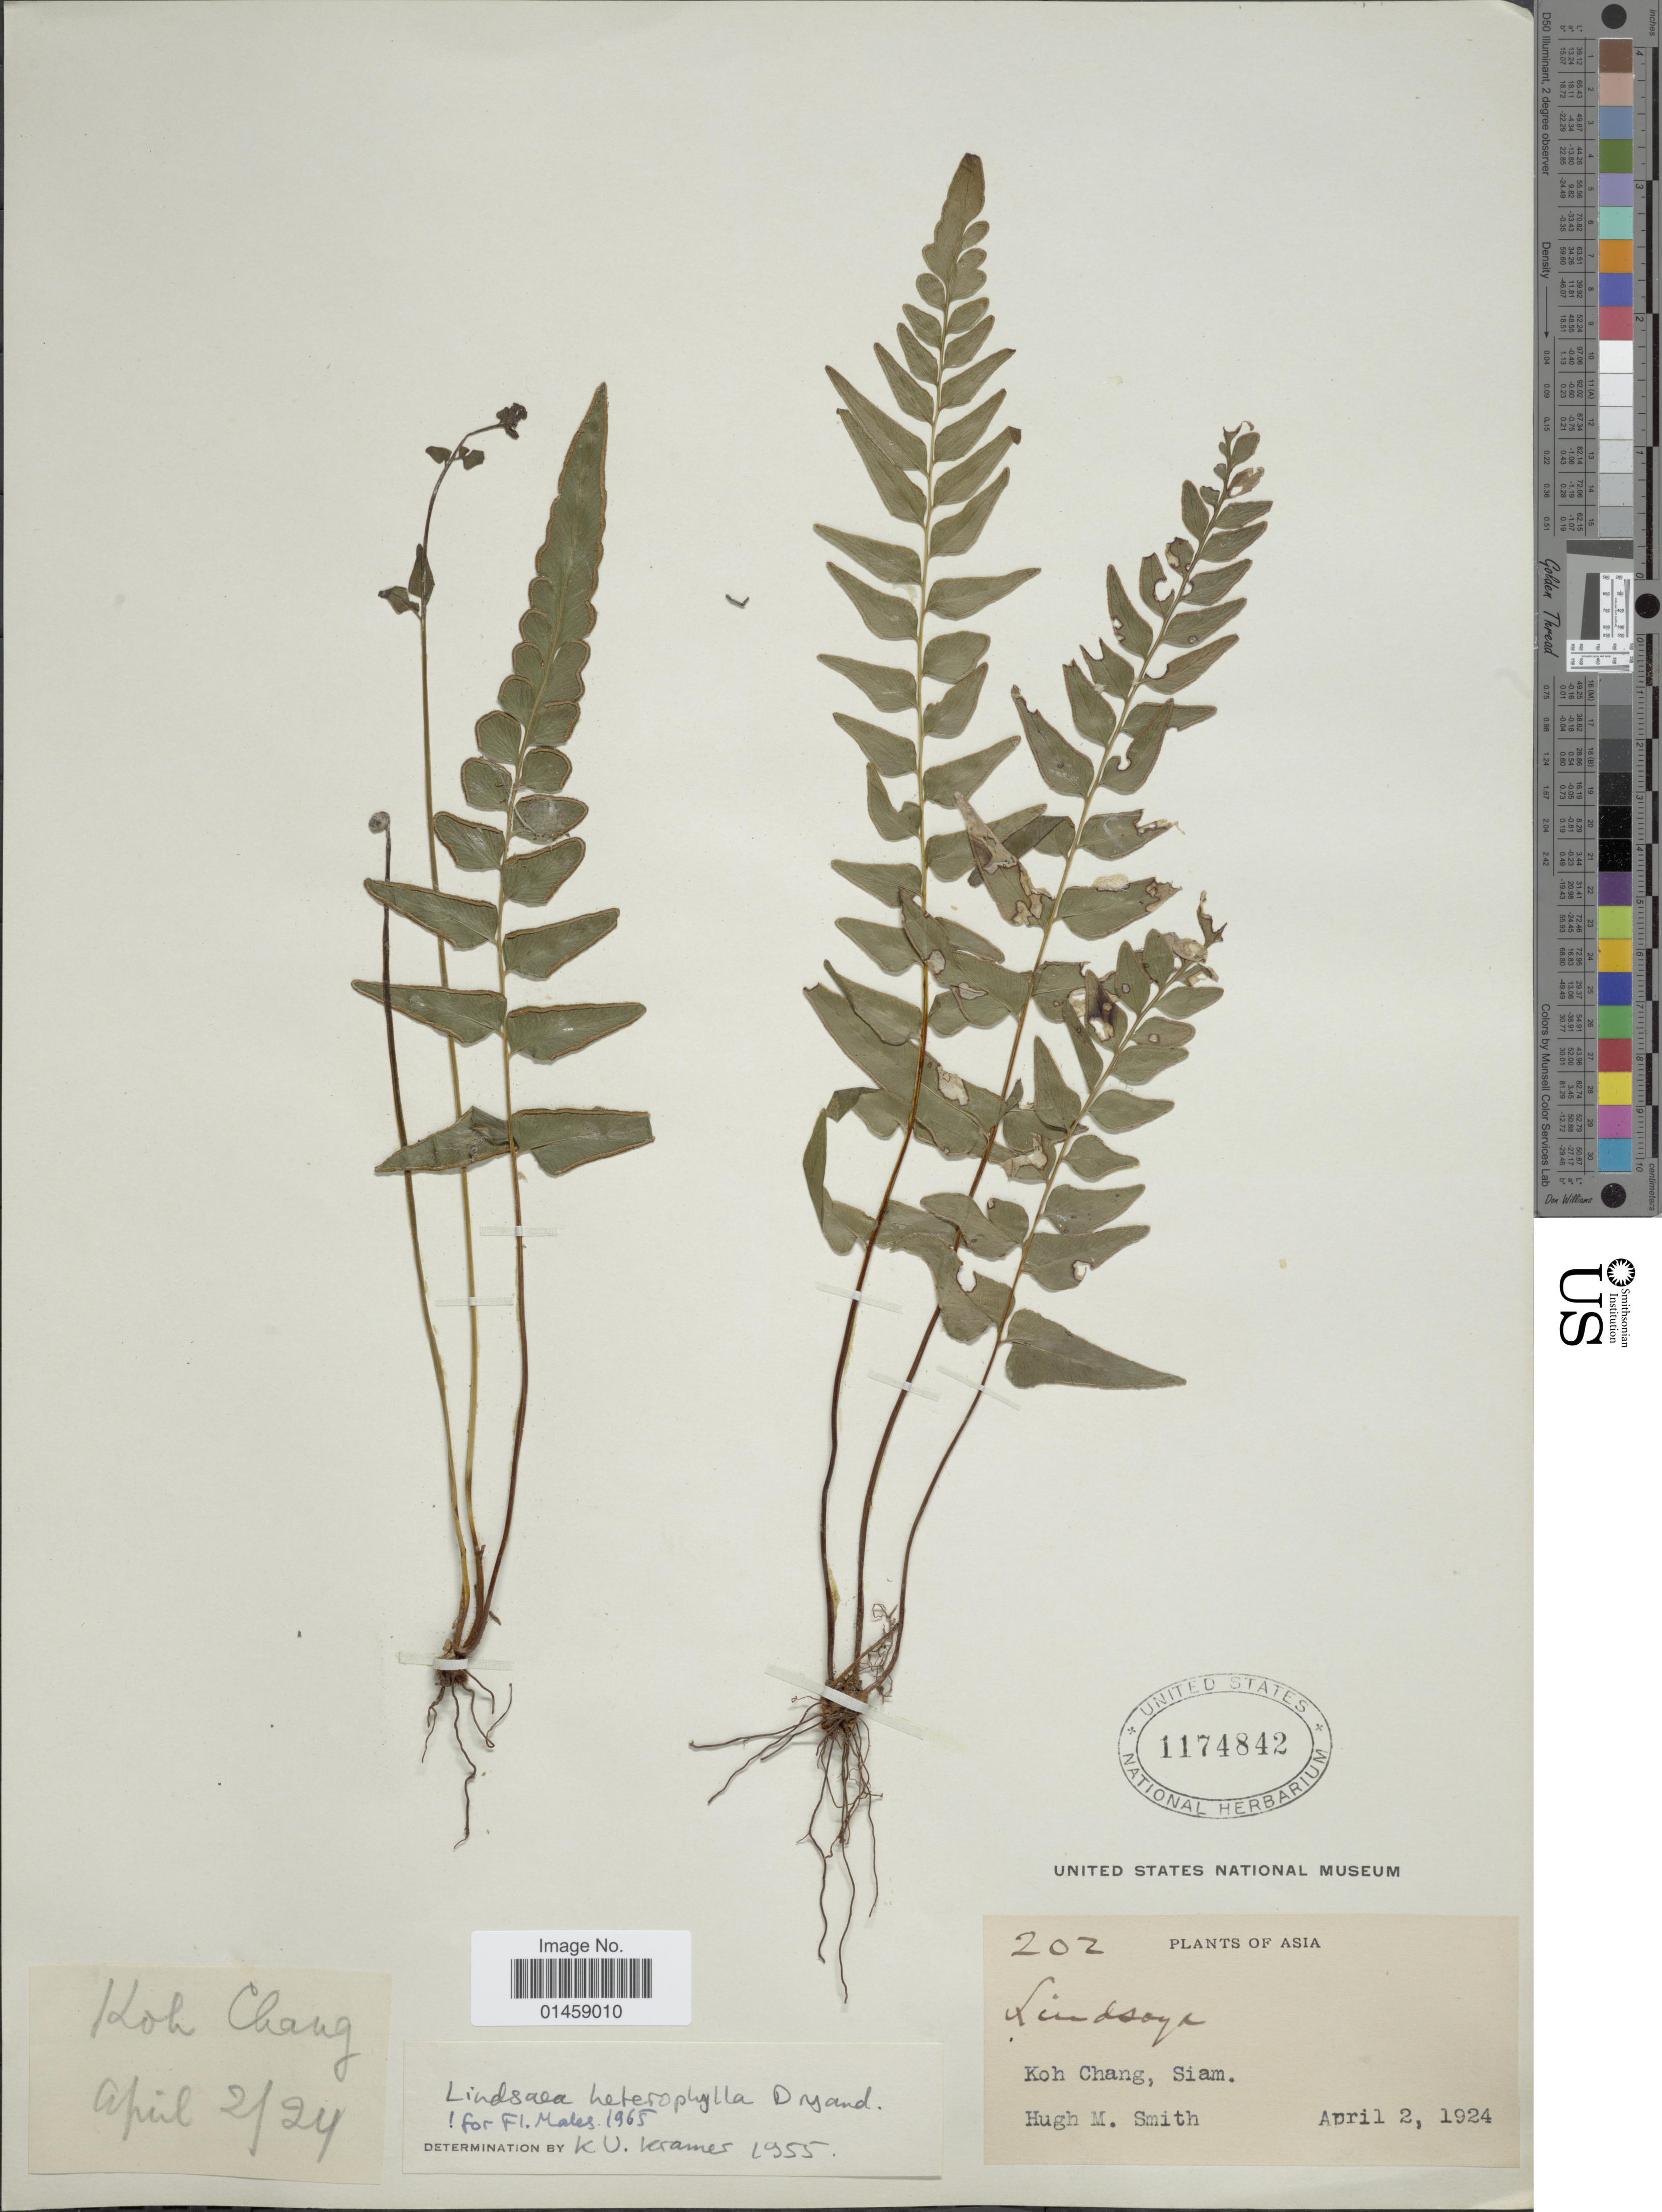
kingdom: Plantae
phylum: Tracheophyta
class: Polypodiopsida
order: Polypodiales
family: Lindsaeaceae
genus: Lindsaea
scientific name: Lindsaea heterophylla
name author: Dryand.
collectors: H. M. Smith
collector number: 202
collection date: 1924-04-02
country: Thailand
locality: Asia, Kong Chang, Siam.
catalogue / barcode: US 1174842